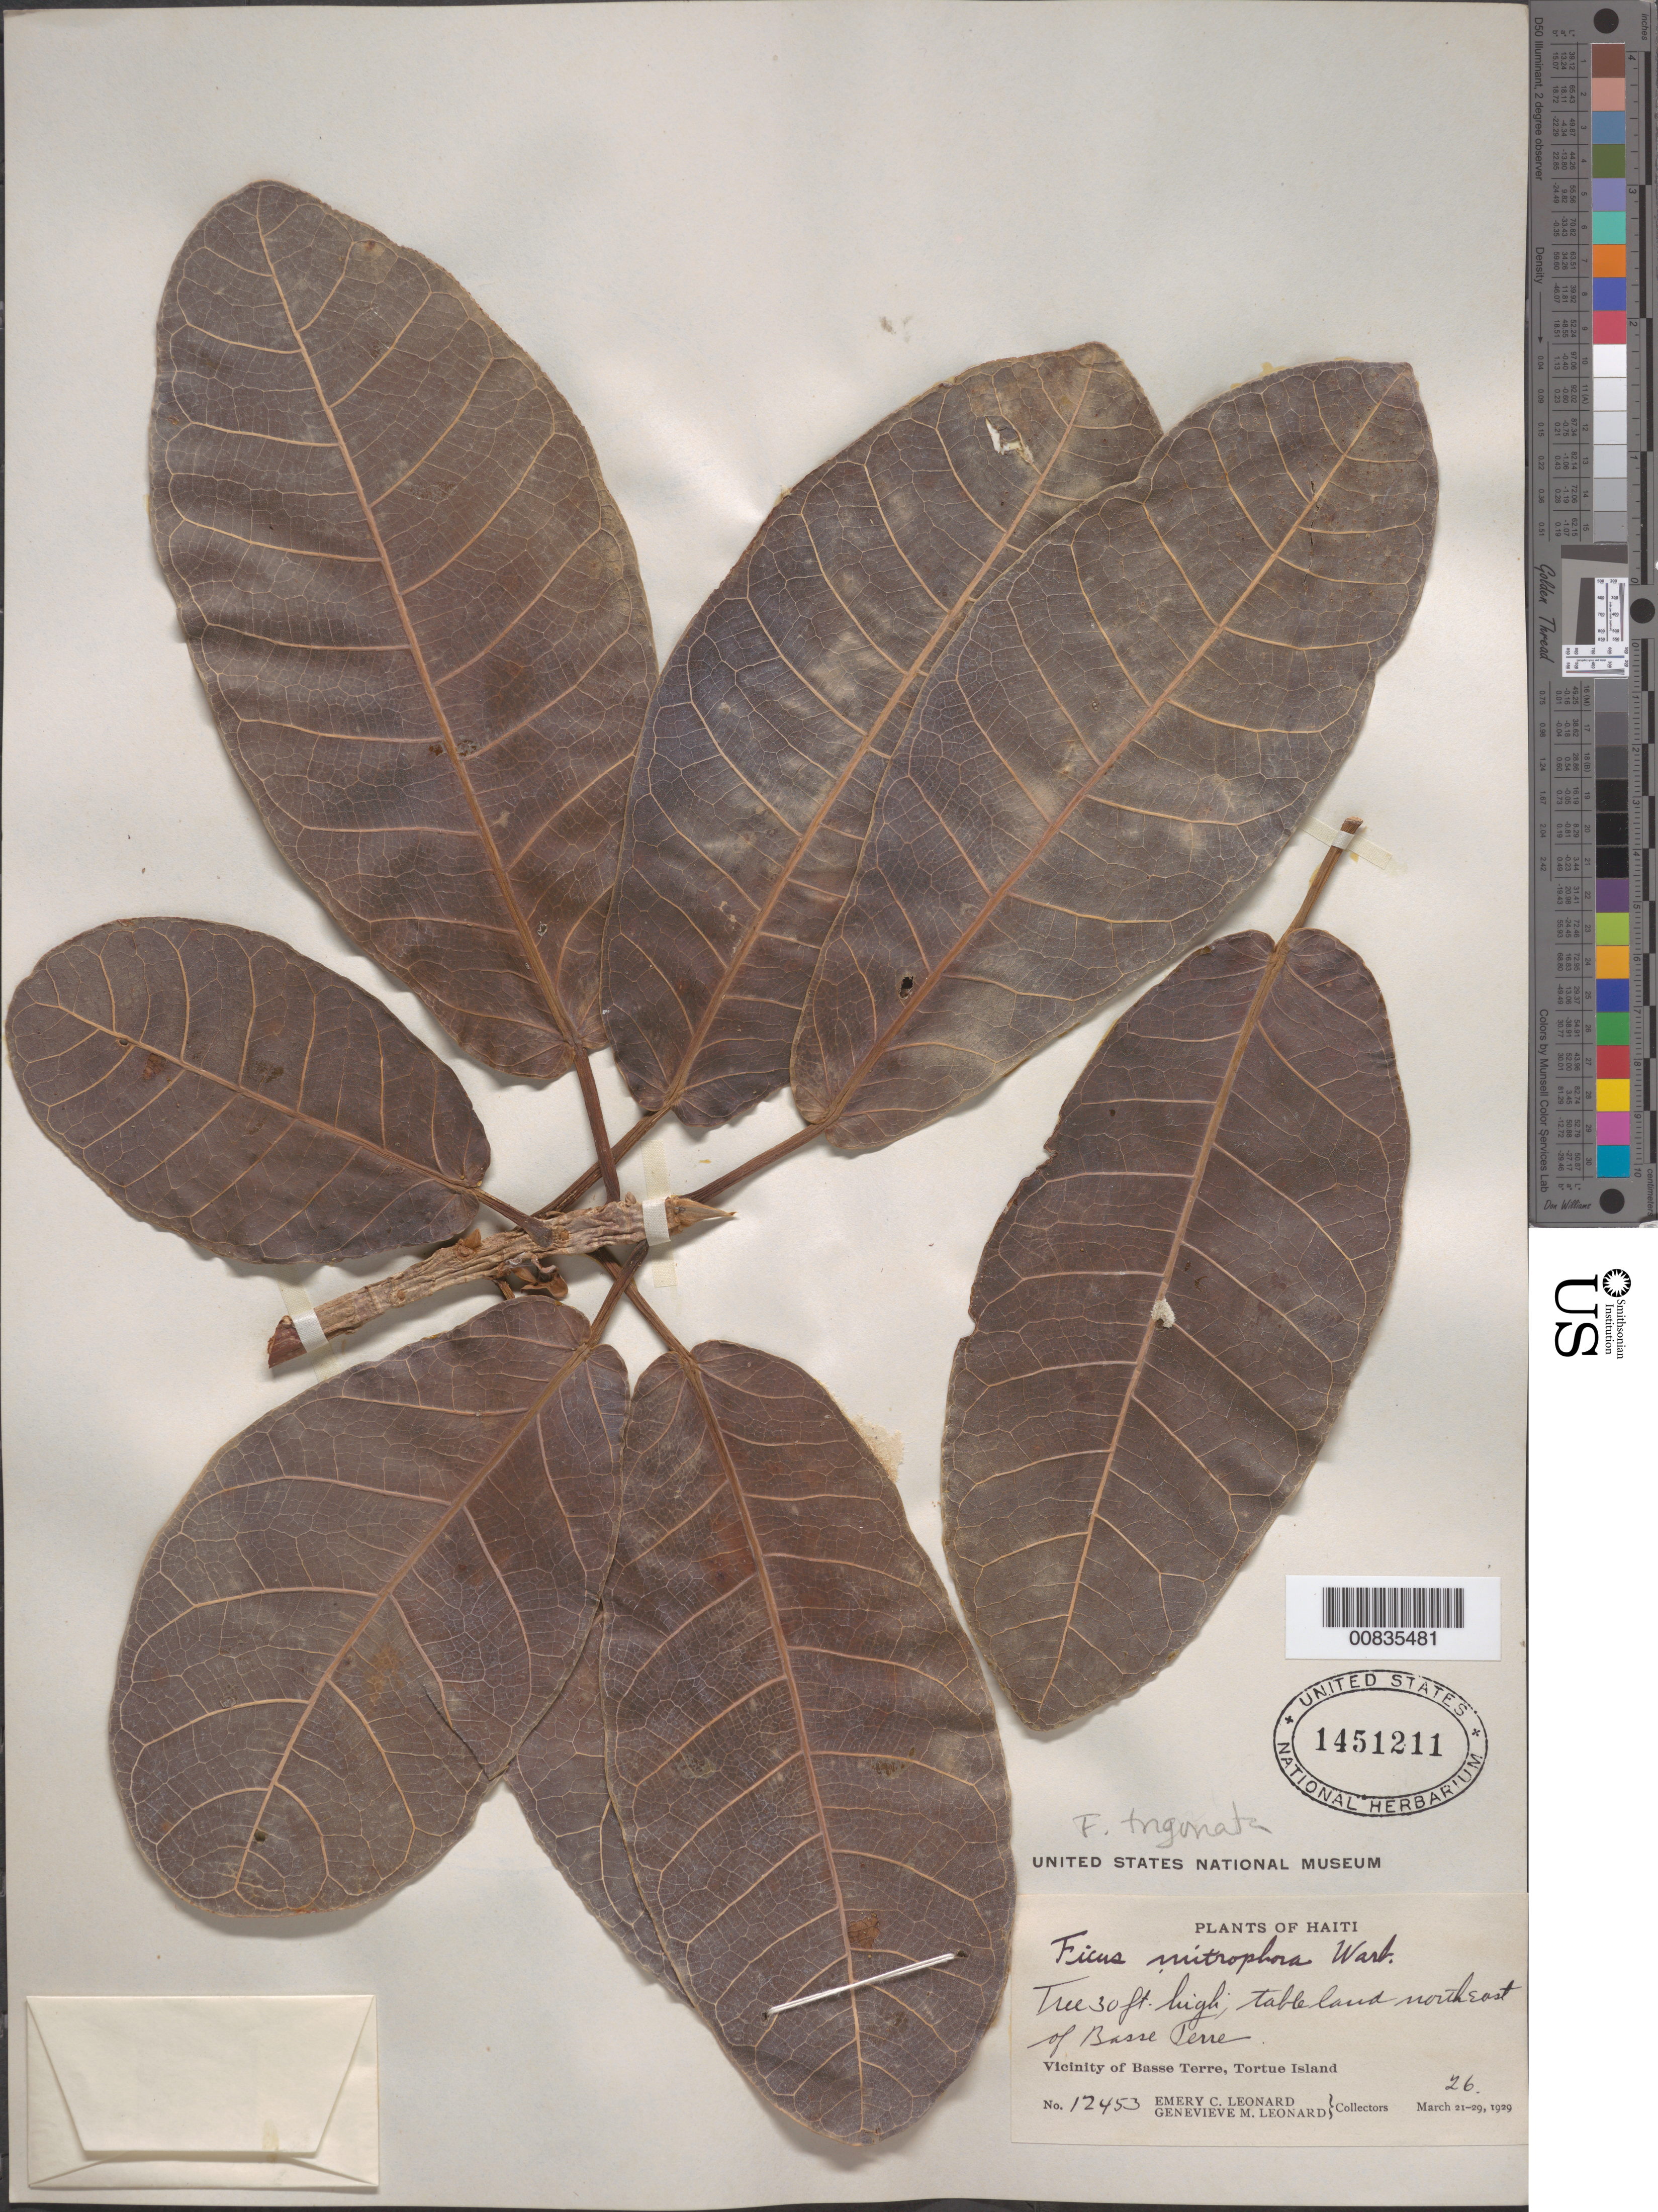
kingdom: Plantae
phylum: Tracheophyta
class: Magnoliopsida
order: Rosales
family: Moraceae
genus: Ficus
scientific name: Ficus trigonata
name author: L.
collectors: E. C. Leonard & G. M. Leonard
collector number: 12453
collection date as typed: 26 Mar 1929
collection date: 1929-03-26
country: Haiti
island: Île de Tortue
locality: Tableland northeast of Basse Terre.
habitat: Tableland.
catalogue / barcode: US 1451211